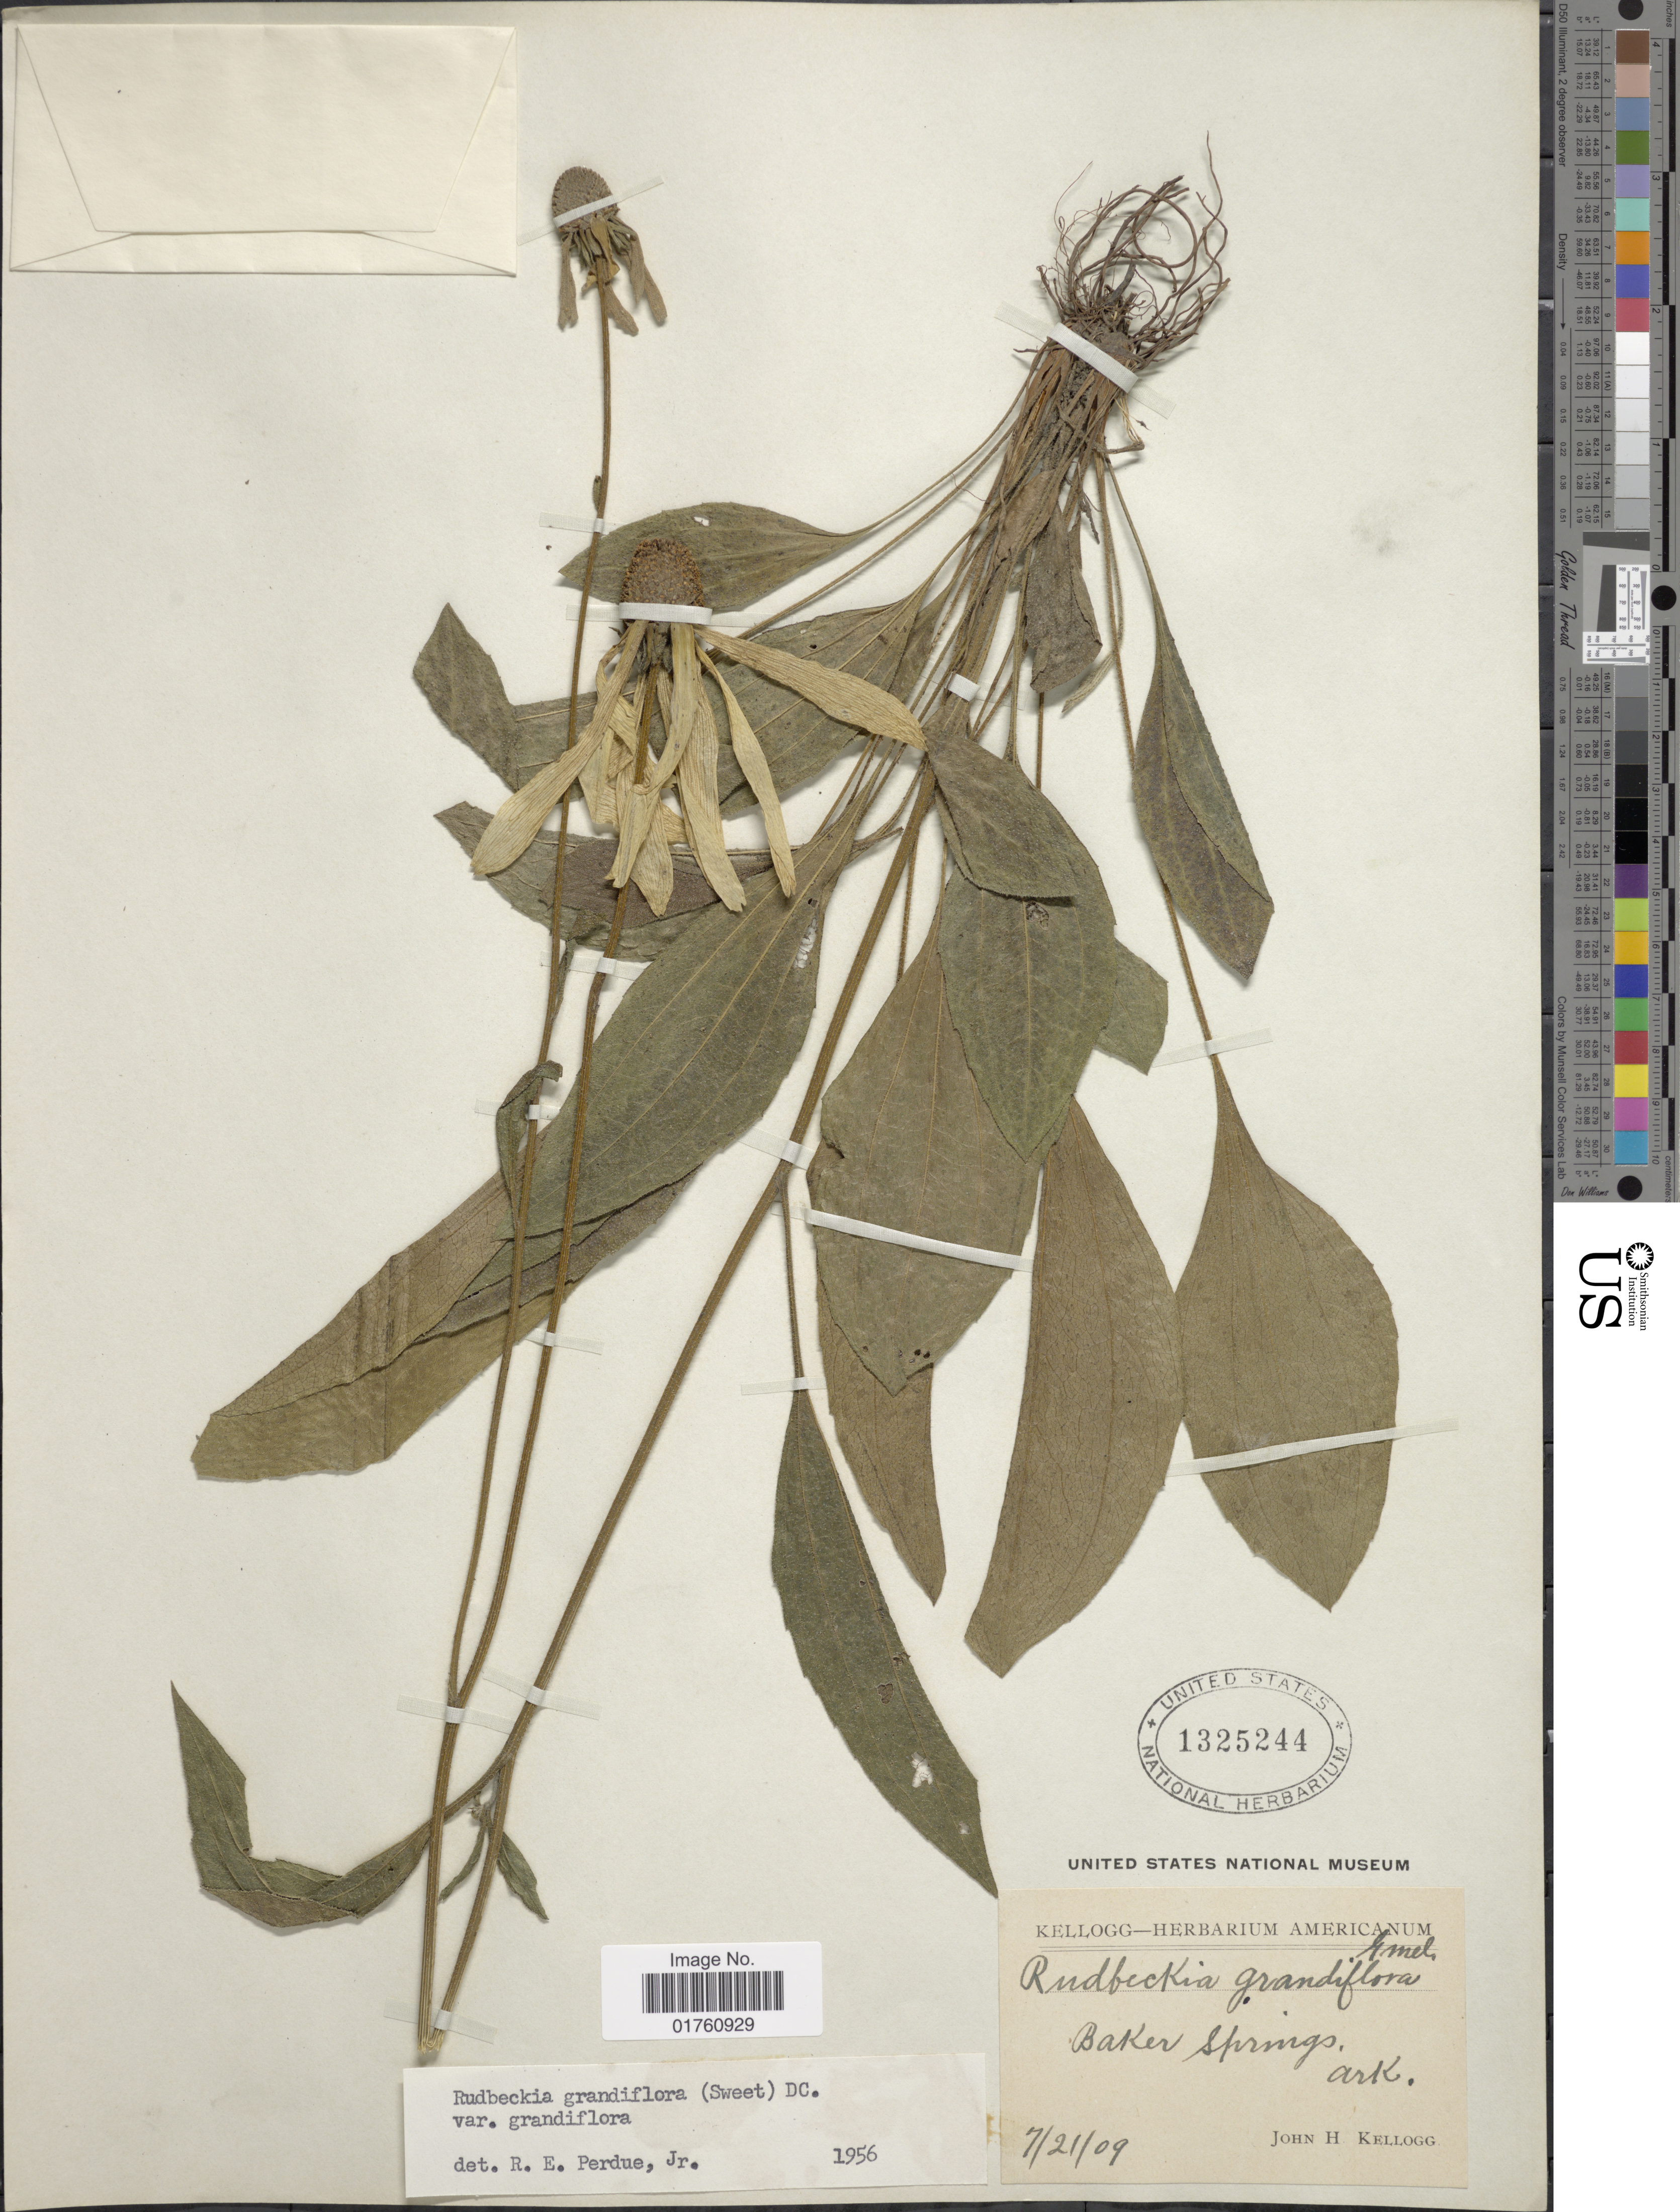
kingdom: Plantae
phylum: Tracheophyta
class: Magnoliopsida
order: Asterales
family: Asteraceae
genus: Rudbeckia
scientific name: Rudbeckia grandiflora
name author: (Sweet) J.F. Gmel. ex DC.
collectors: J. H. Kellogg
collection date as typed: Transcribed d/m/y: 21/7/9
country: United States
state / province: Arkansas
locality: Baker Springs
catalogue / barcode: US 1325244